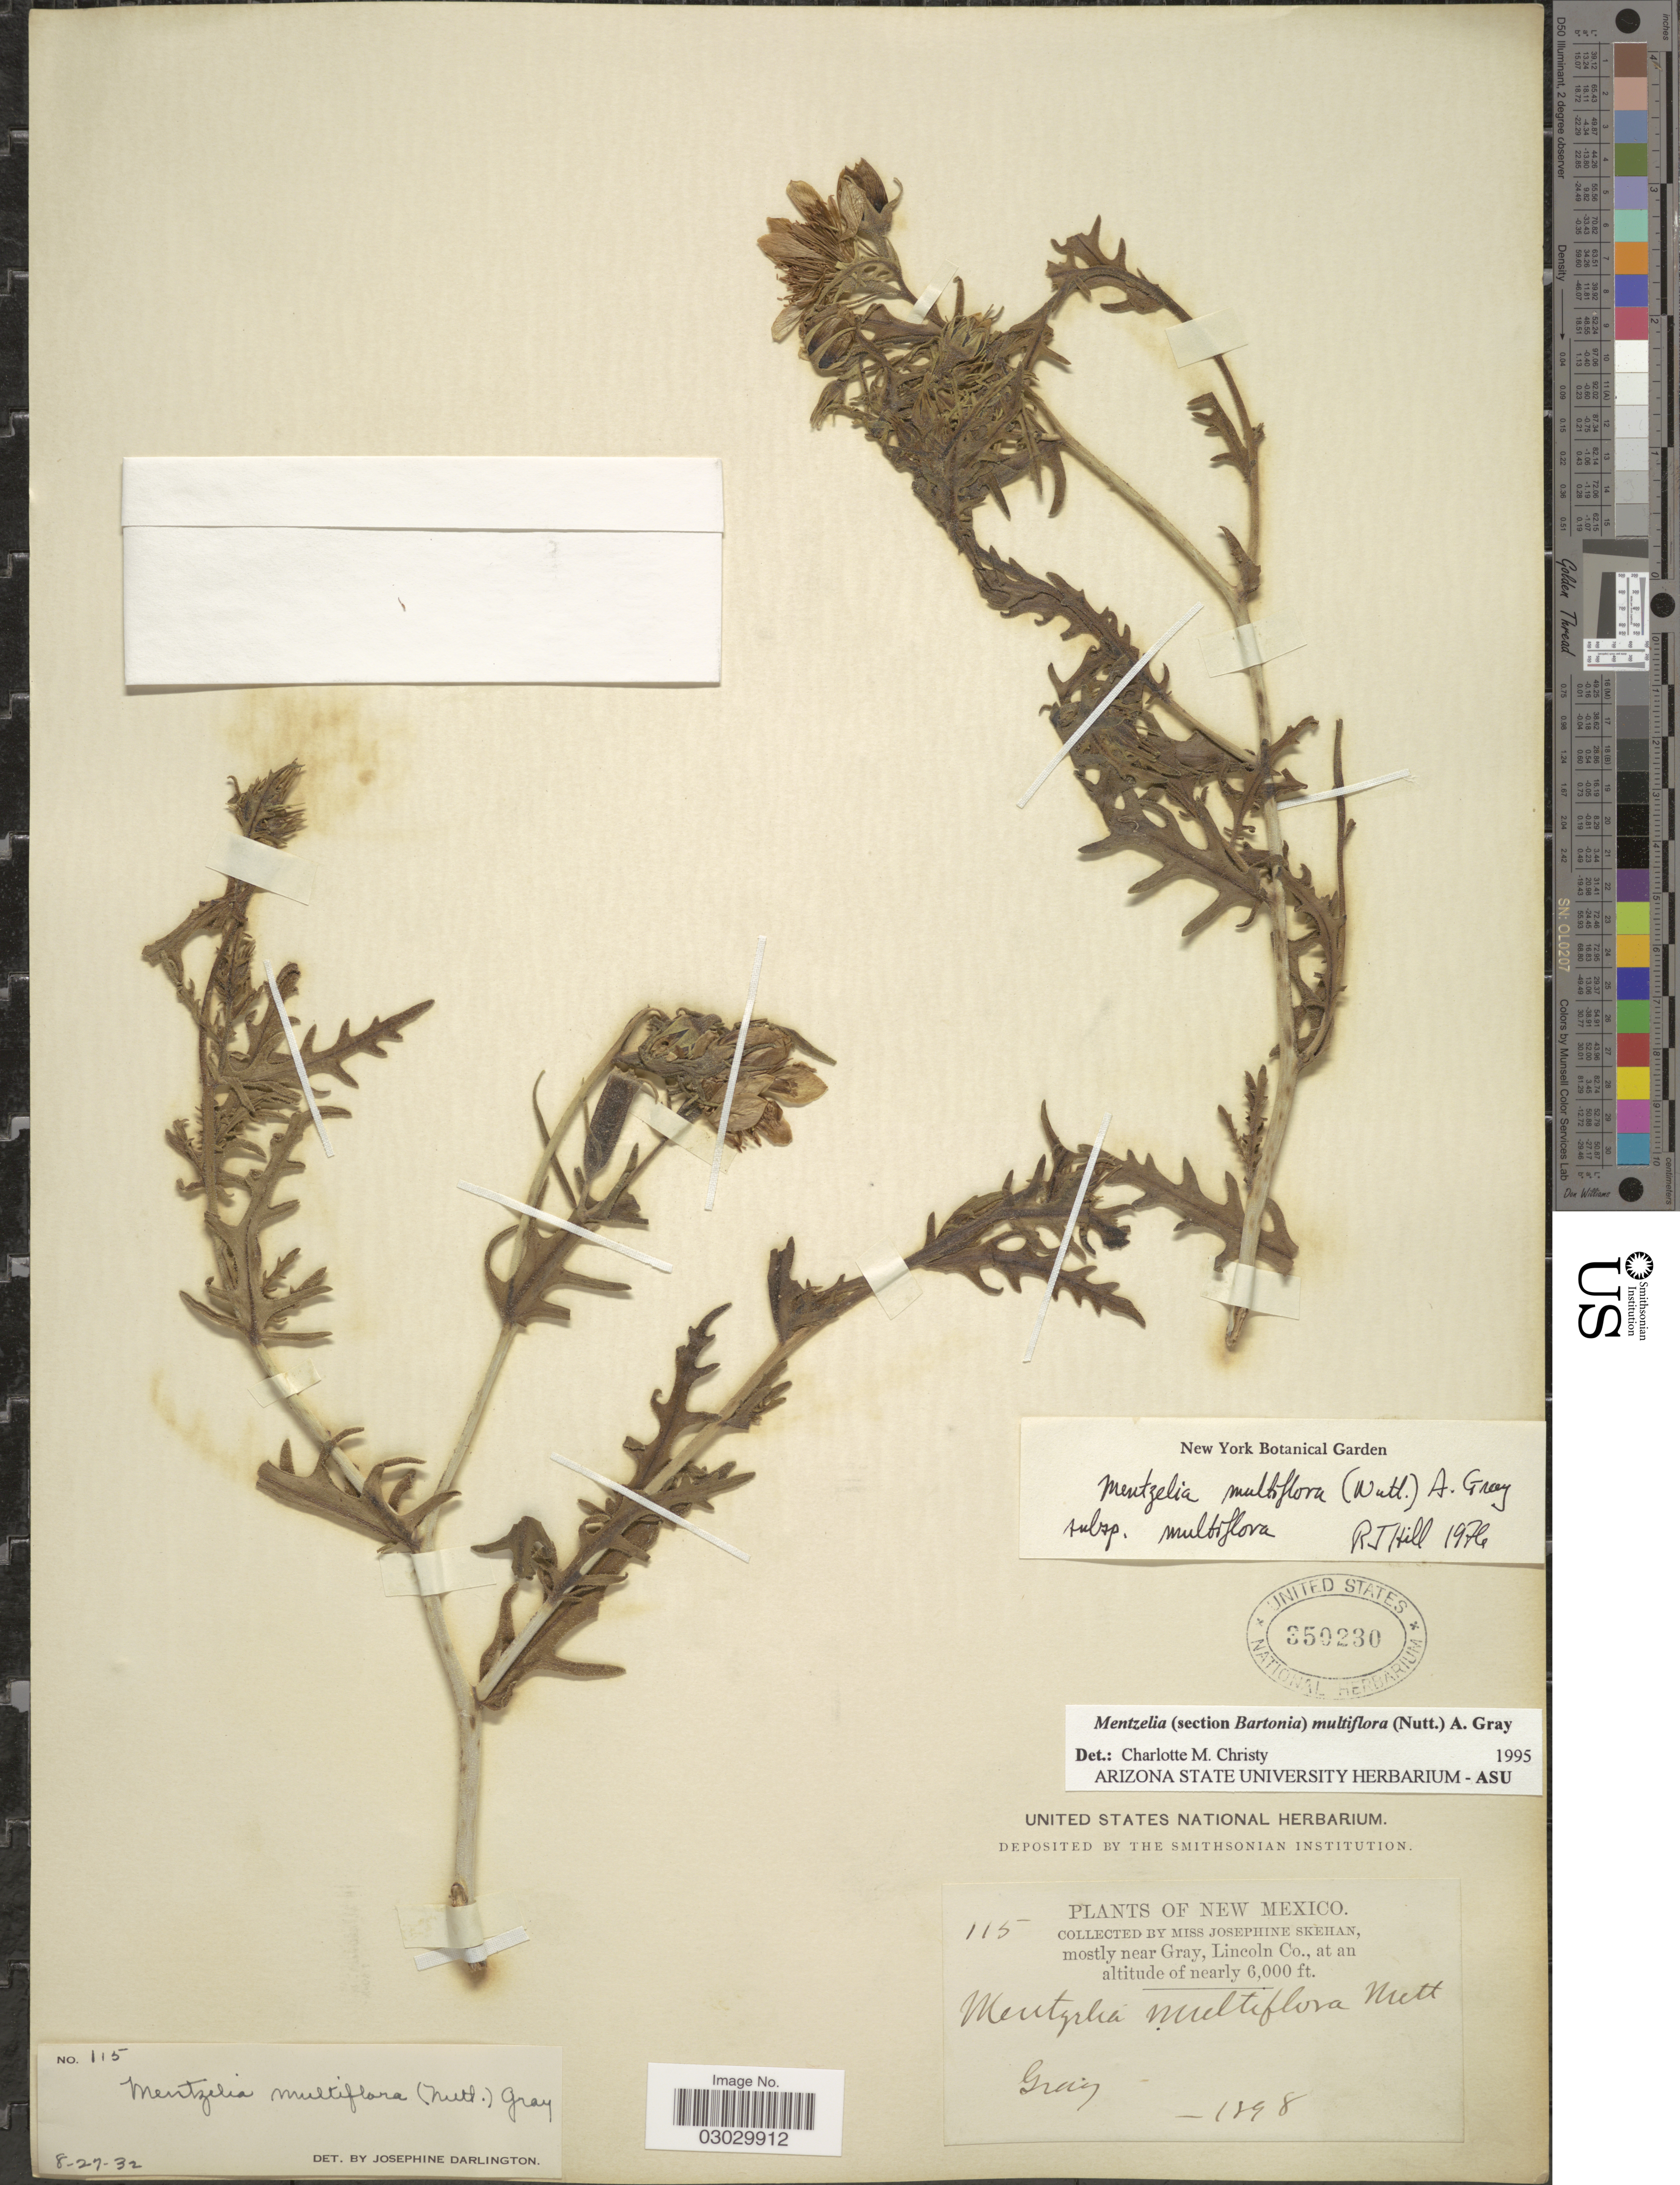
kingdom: Plantae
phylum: Tracheophyta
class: Magnoliopsida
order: Cornales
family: Loasaceae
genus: Mentzelia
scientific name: Mentzelia multiflora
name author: (Nutt.) A. Gray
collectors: J. Skehan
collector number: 115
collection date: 1898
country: United States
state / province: New Mexico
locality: Mostly near Gray, Lincoln Co. Gray.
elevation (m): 1829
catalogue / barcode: US 350230